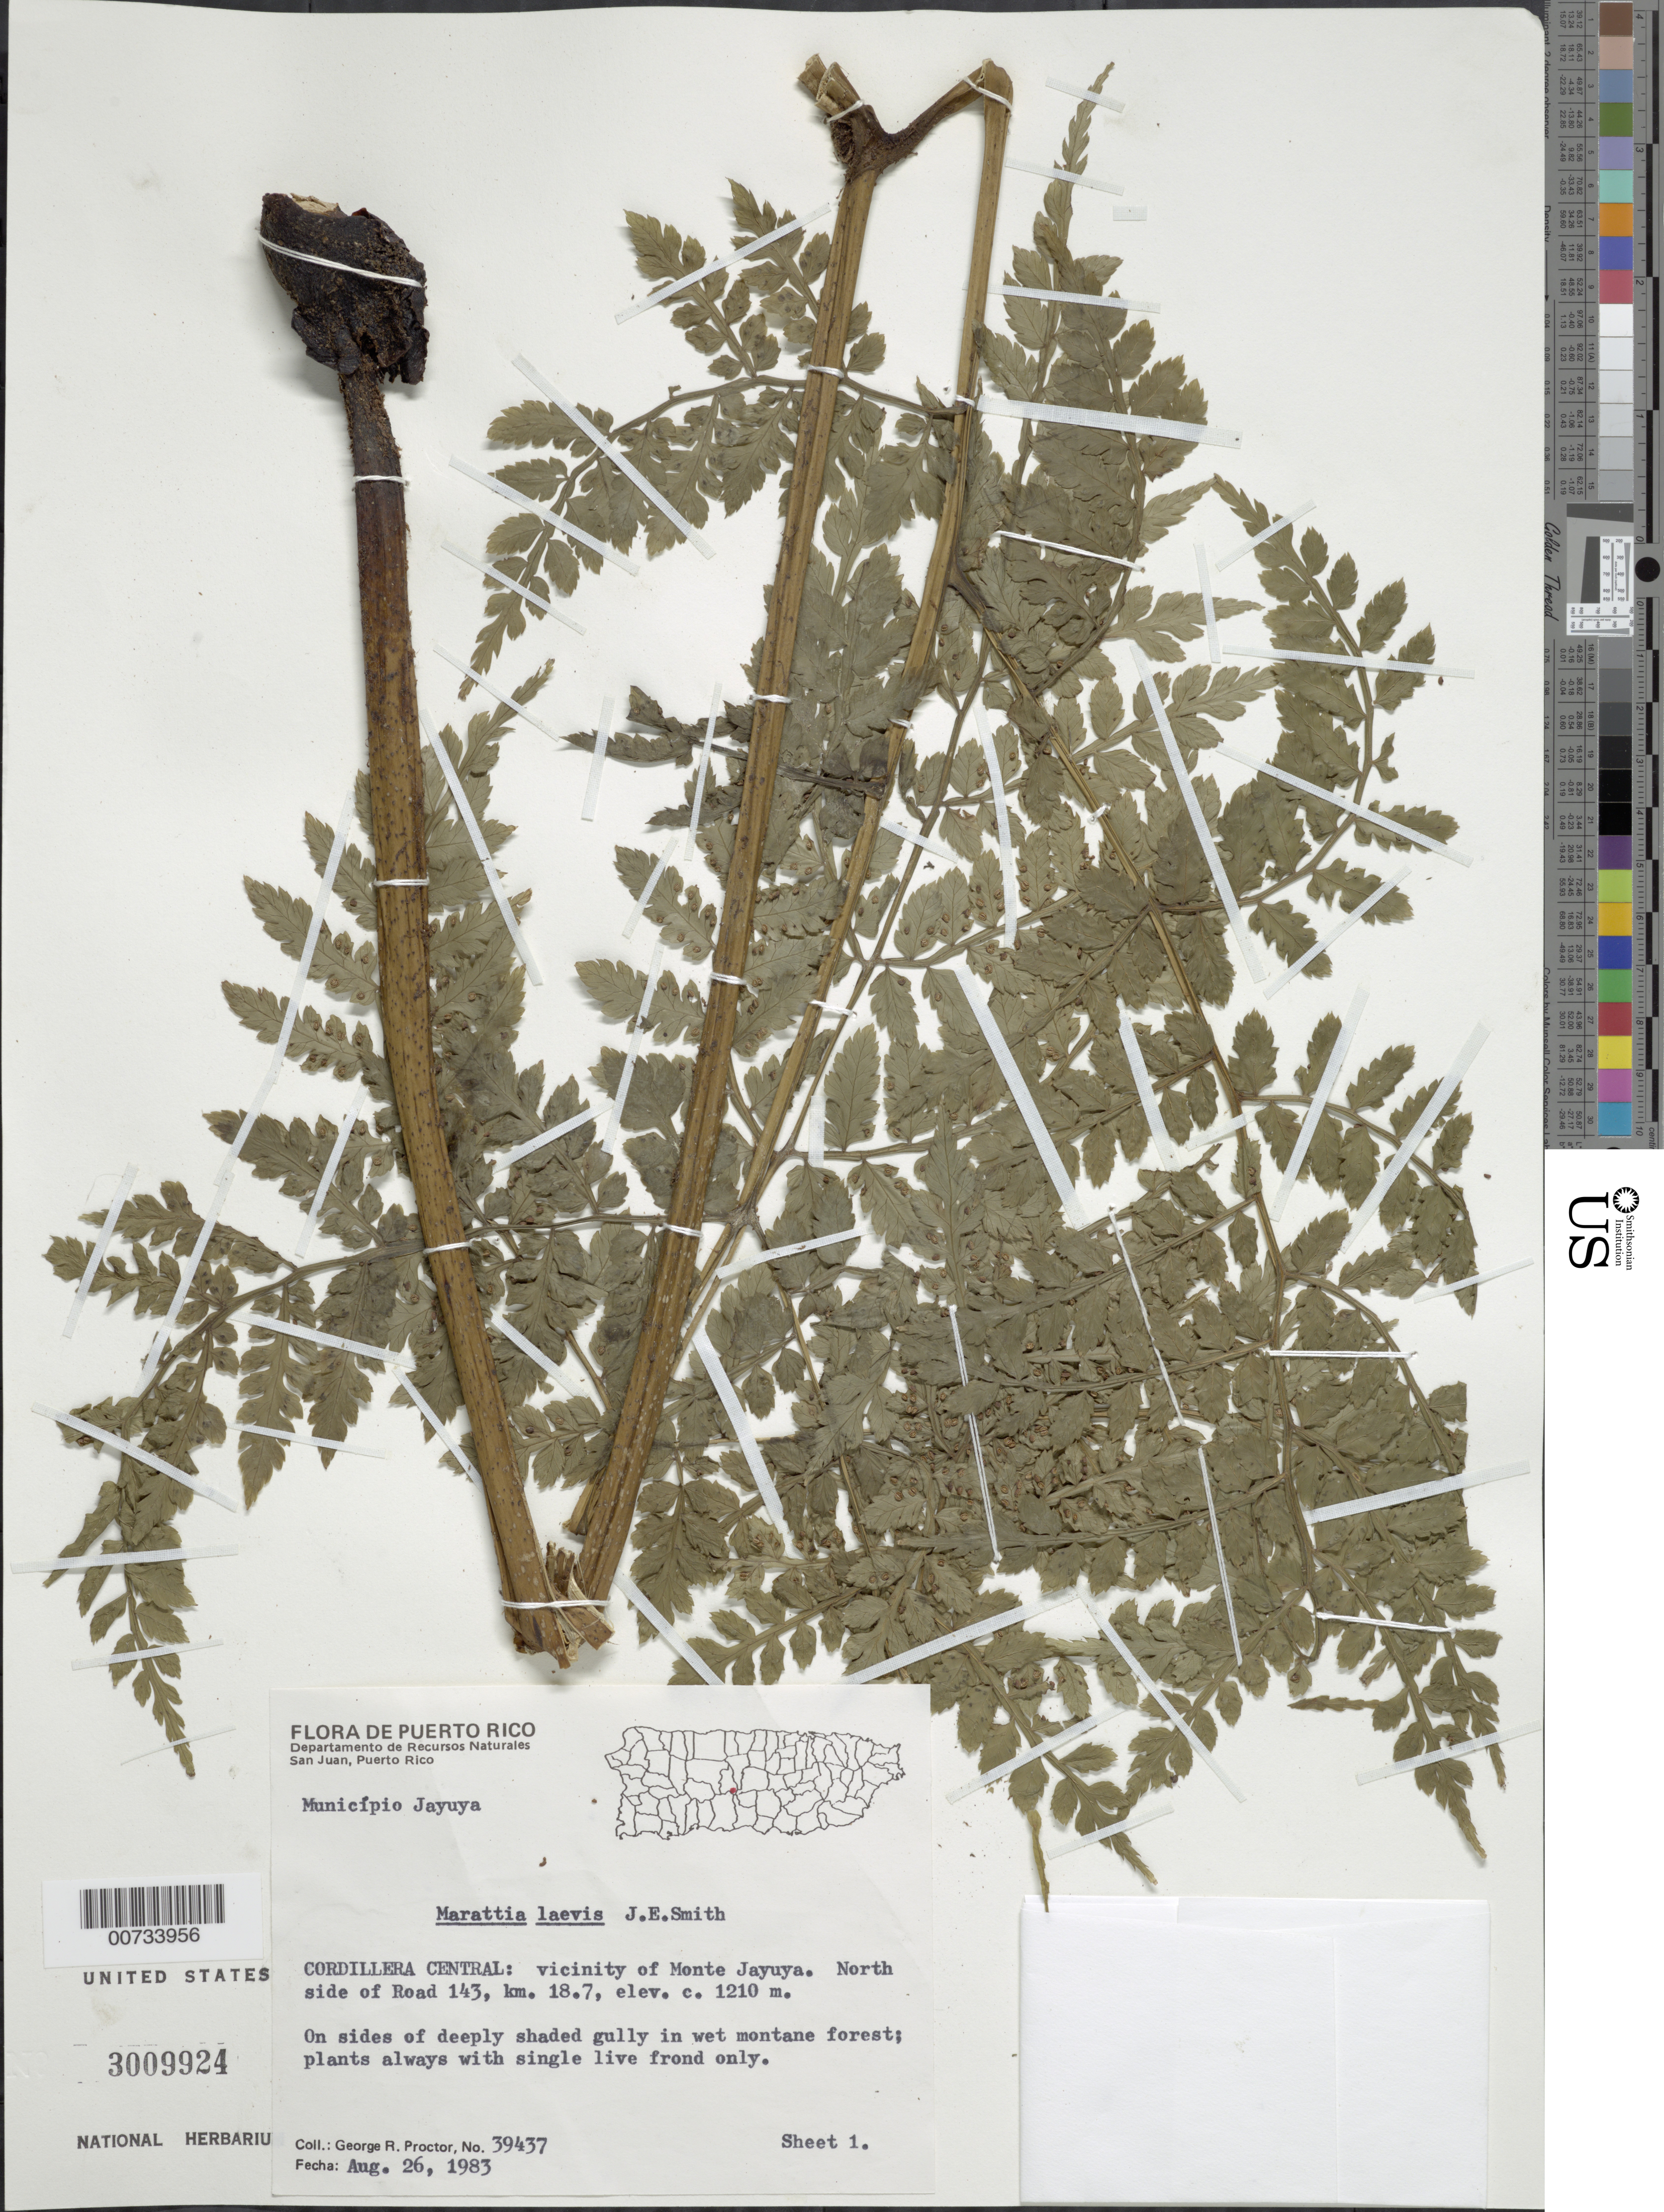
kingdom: Plantae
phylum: Tracheophyta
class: Polypodiopsida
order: Marattiales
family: Marattiaceae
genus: Marattia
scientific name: Marattia laevis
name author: Sm.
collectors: G. R. Proctor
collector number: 39437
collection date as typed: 26 Aug 1983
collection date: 1983-08-26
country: Puerto Rico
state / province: Jayuya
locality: Mun. Jayuya, Cordillera Central: vic of Monte Jayuya, N side of Road 143, km 18.7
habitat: On sides of deeply shaded gully in wet montane forest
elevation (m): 1210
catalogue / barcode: US 3009924